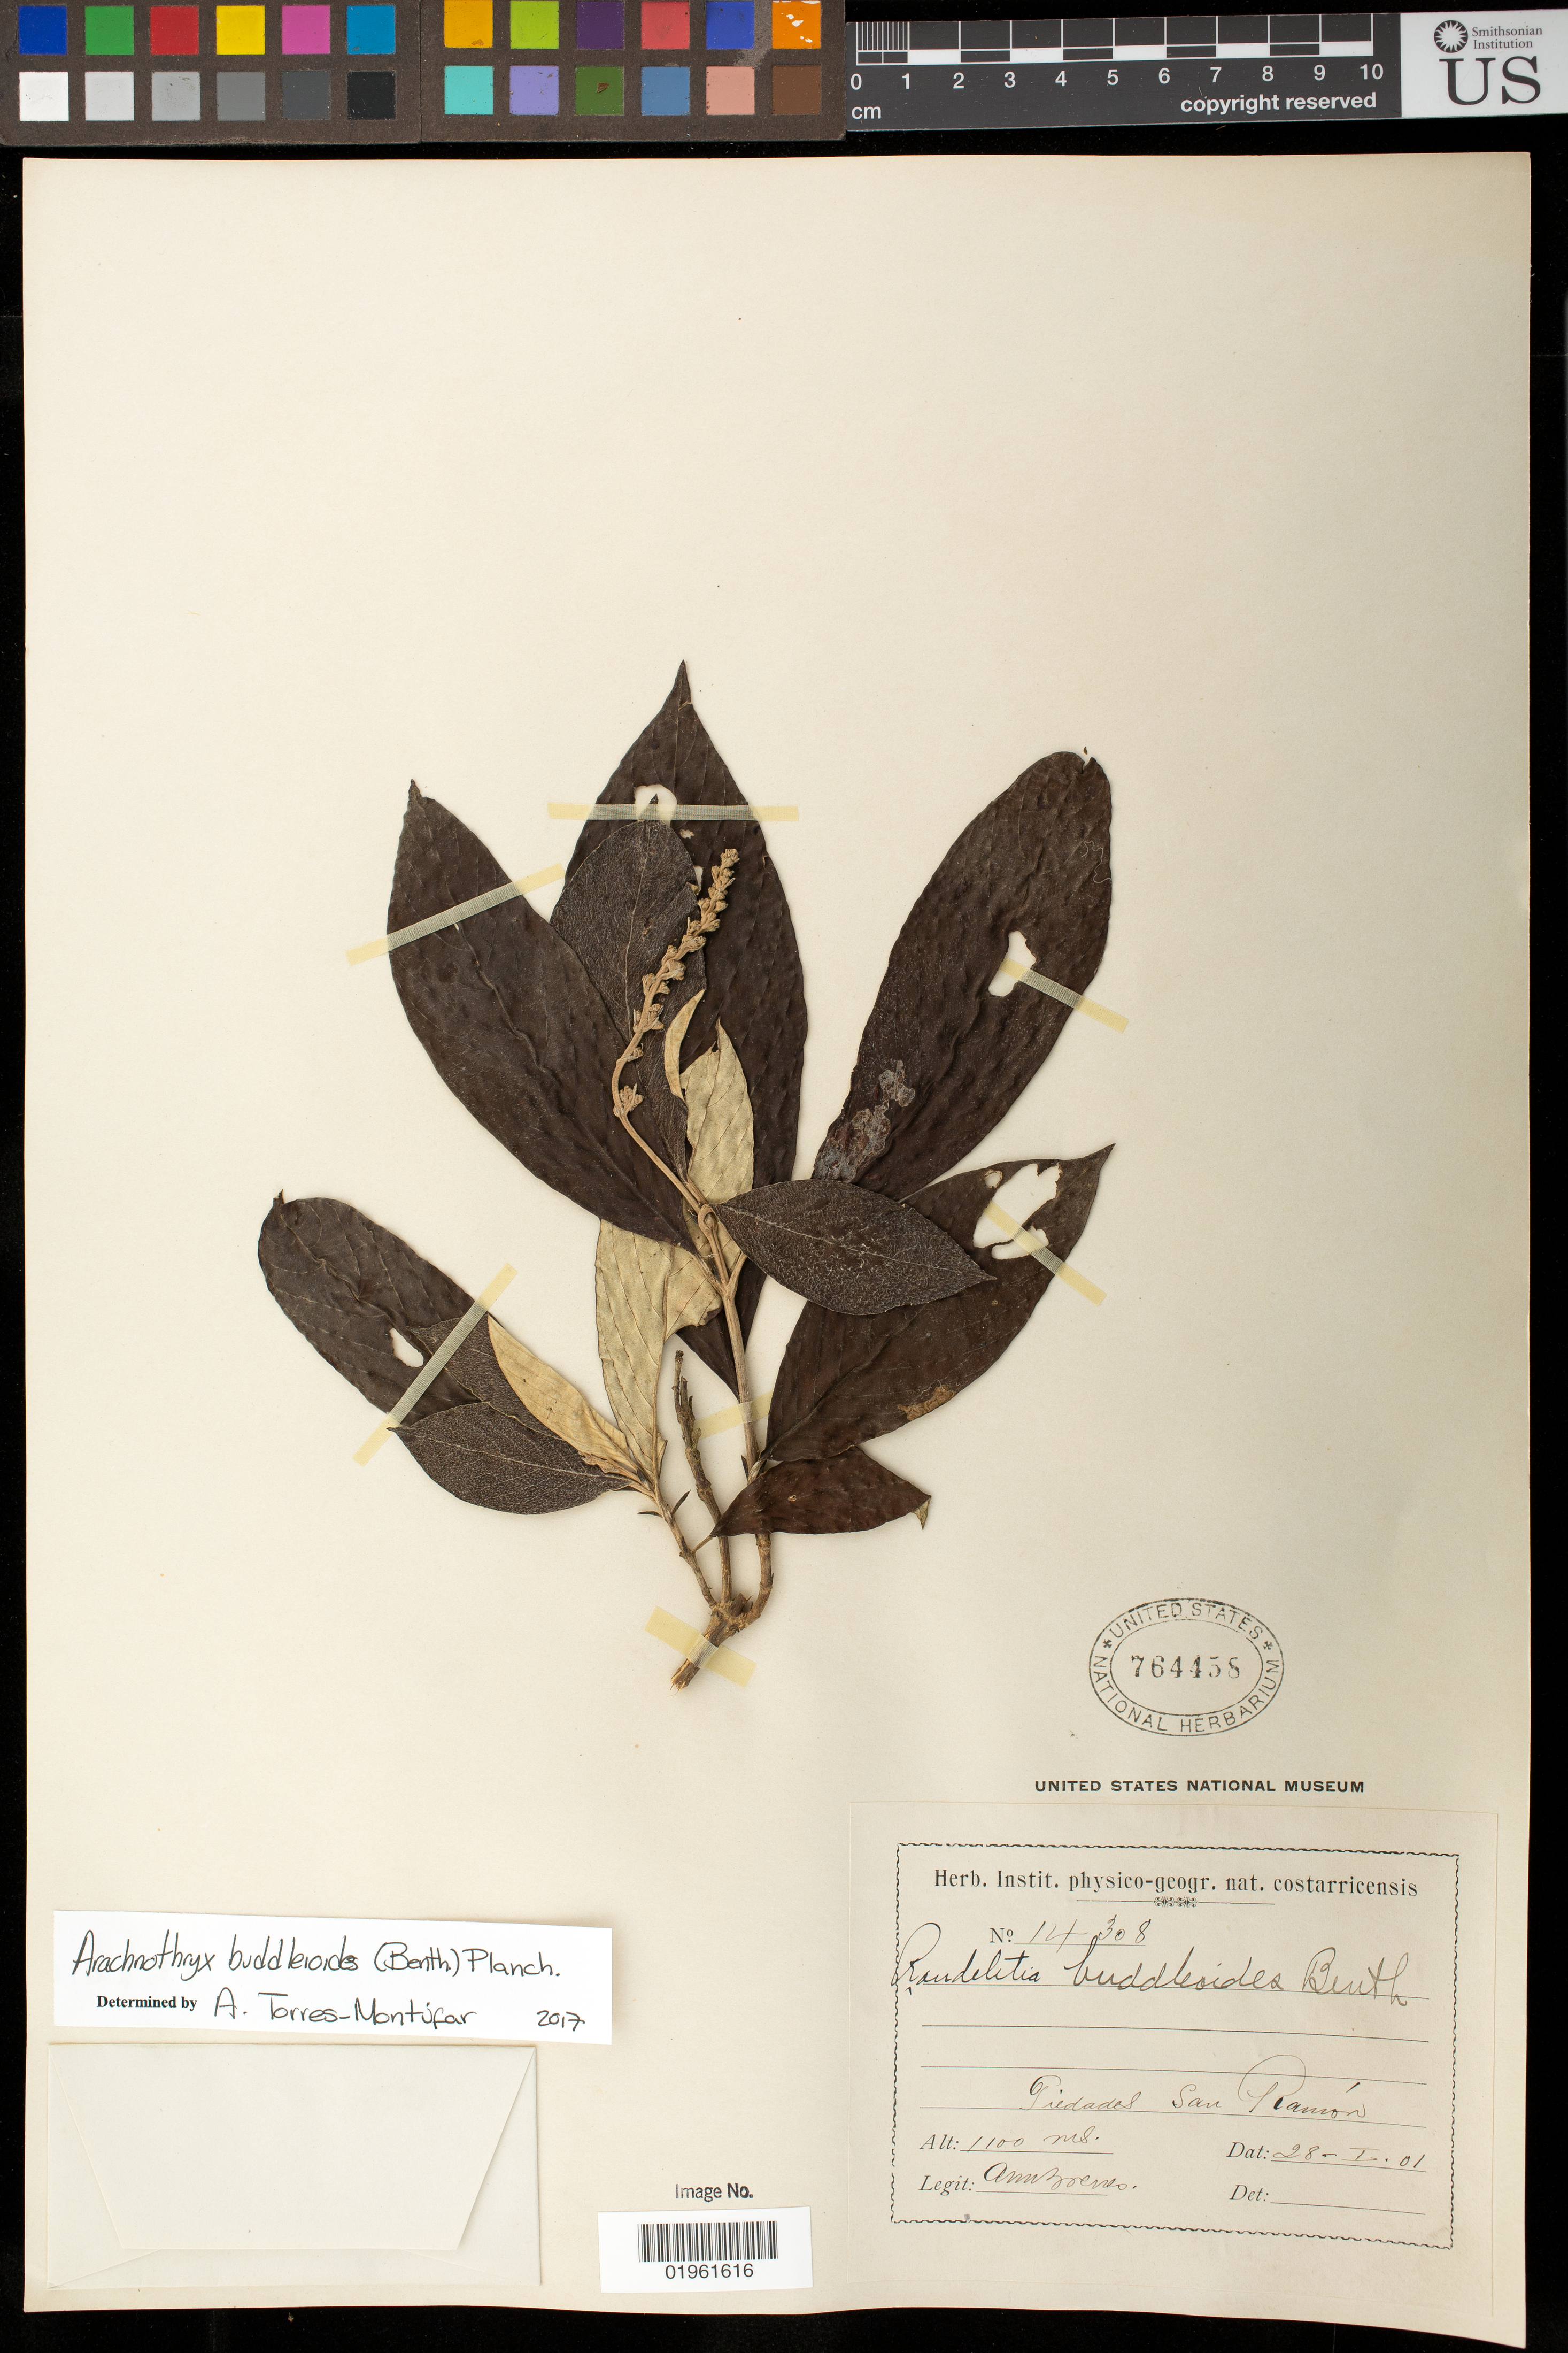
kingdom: Plantae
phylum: Tracheophyta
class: Magnoliopsida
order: Gentianales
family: Rubiaceae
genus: Arachnothryx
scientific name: Arachnothryx buddleioides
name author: (Benth.) Planch.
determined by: Montúfar, Alejandro Torres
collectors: A. Brenes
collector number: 14308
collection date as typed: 28-I-01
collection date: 1901-01-28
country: Costa Rica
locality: San Ramon; alt. 1100 m.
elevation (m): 1100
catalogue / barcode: US 764458